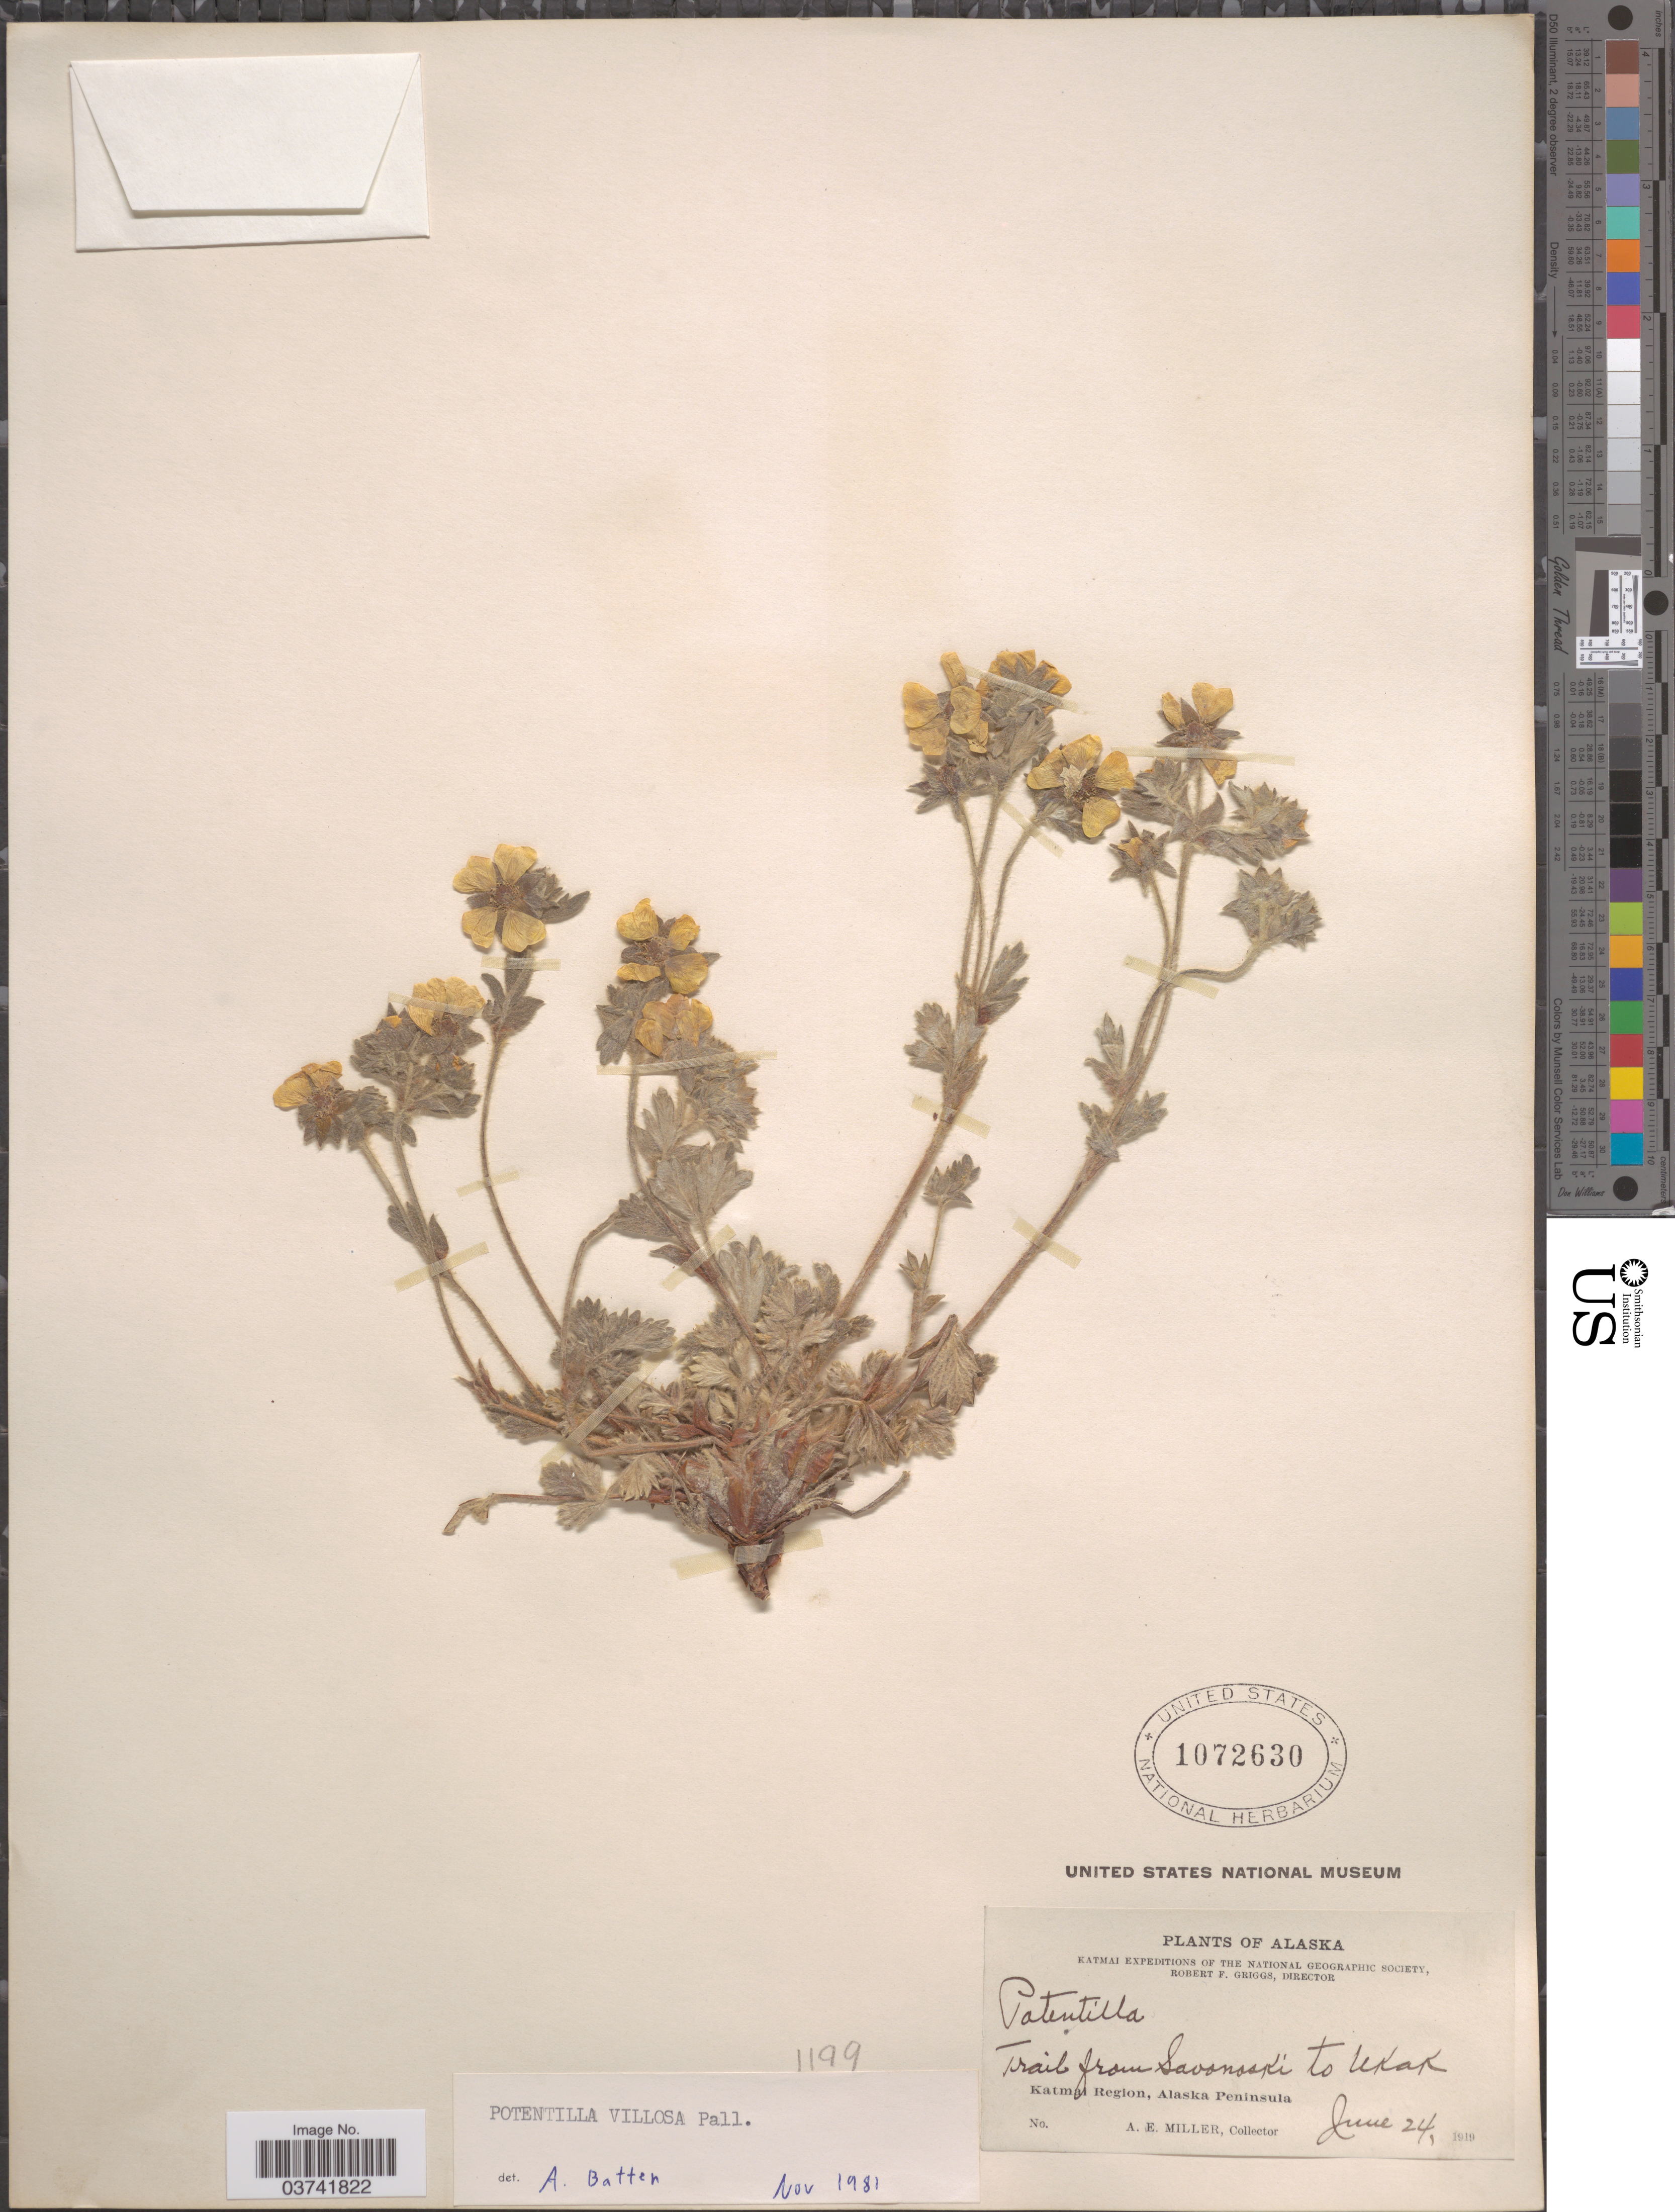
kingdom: Plantae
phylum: Tracheophyta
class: Magnoliopsida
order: Rosales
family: Rosaceae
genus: Potentilla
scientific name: Potentilla villosa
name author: Pall. ex Pursh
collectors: A. E. Miller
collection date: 1919-06-24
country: United States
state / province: Alaska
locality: Trail from Savonoski to Ukak. Katmai Region, Alaska Peninsula.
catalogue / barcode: US 1072630